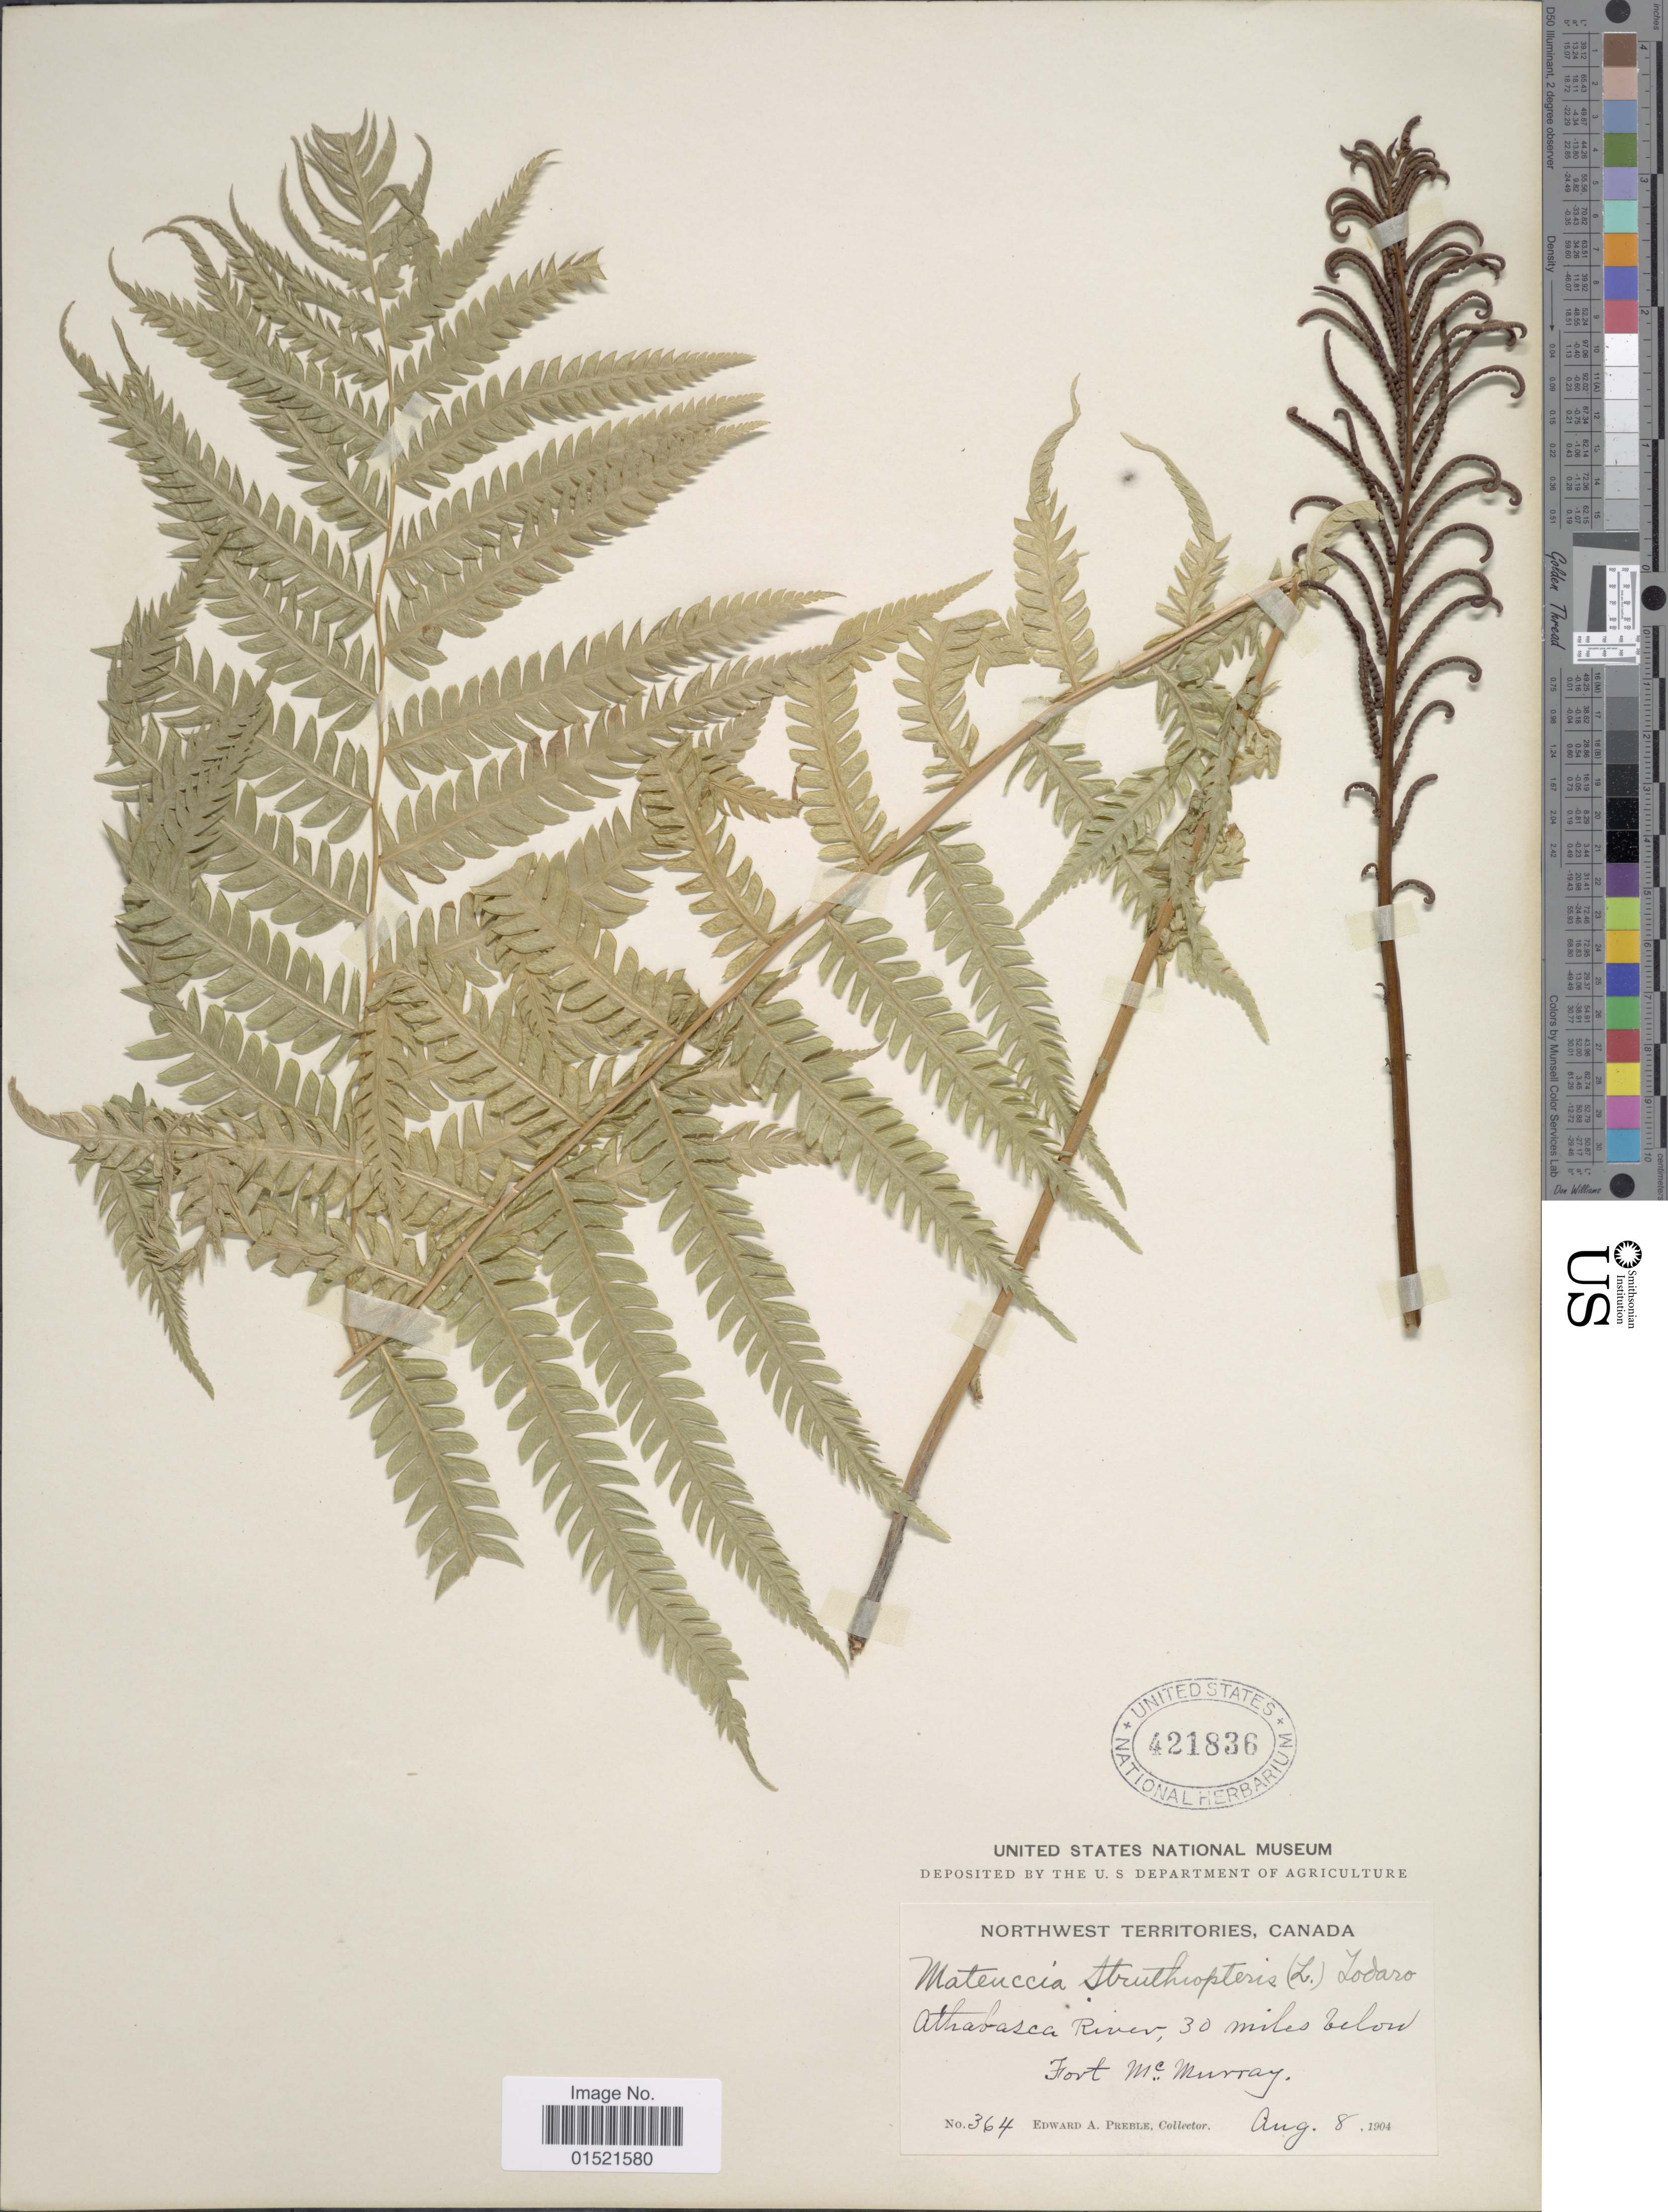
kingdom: Plantae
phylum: Tracheophyta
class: Polypodiopsida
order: Polypodiales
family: Onocleaceae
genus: Matteuccia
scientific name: Matteuccia struthiopteris var. pensylvanica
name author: (Willd.) C.V. Morton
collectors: E. Preble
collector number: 364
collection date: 1904-08-08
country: Canada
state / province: Northwest Territories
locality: Athabasca River, 30 miles below Fort McMurray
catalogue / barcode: US 421836